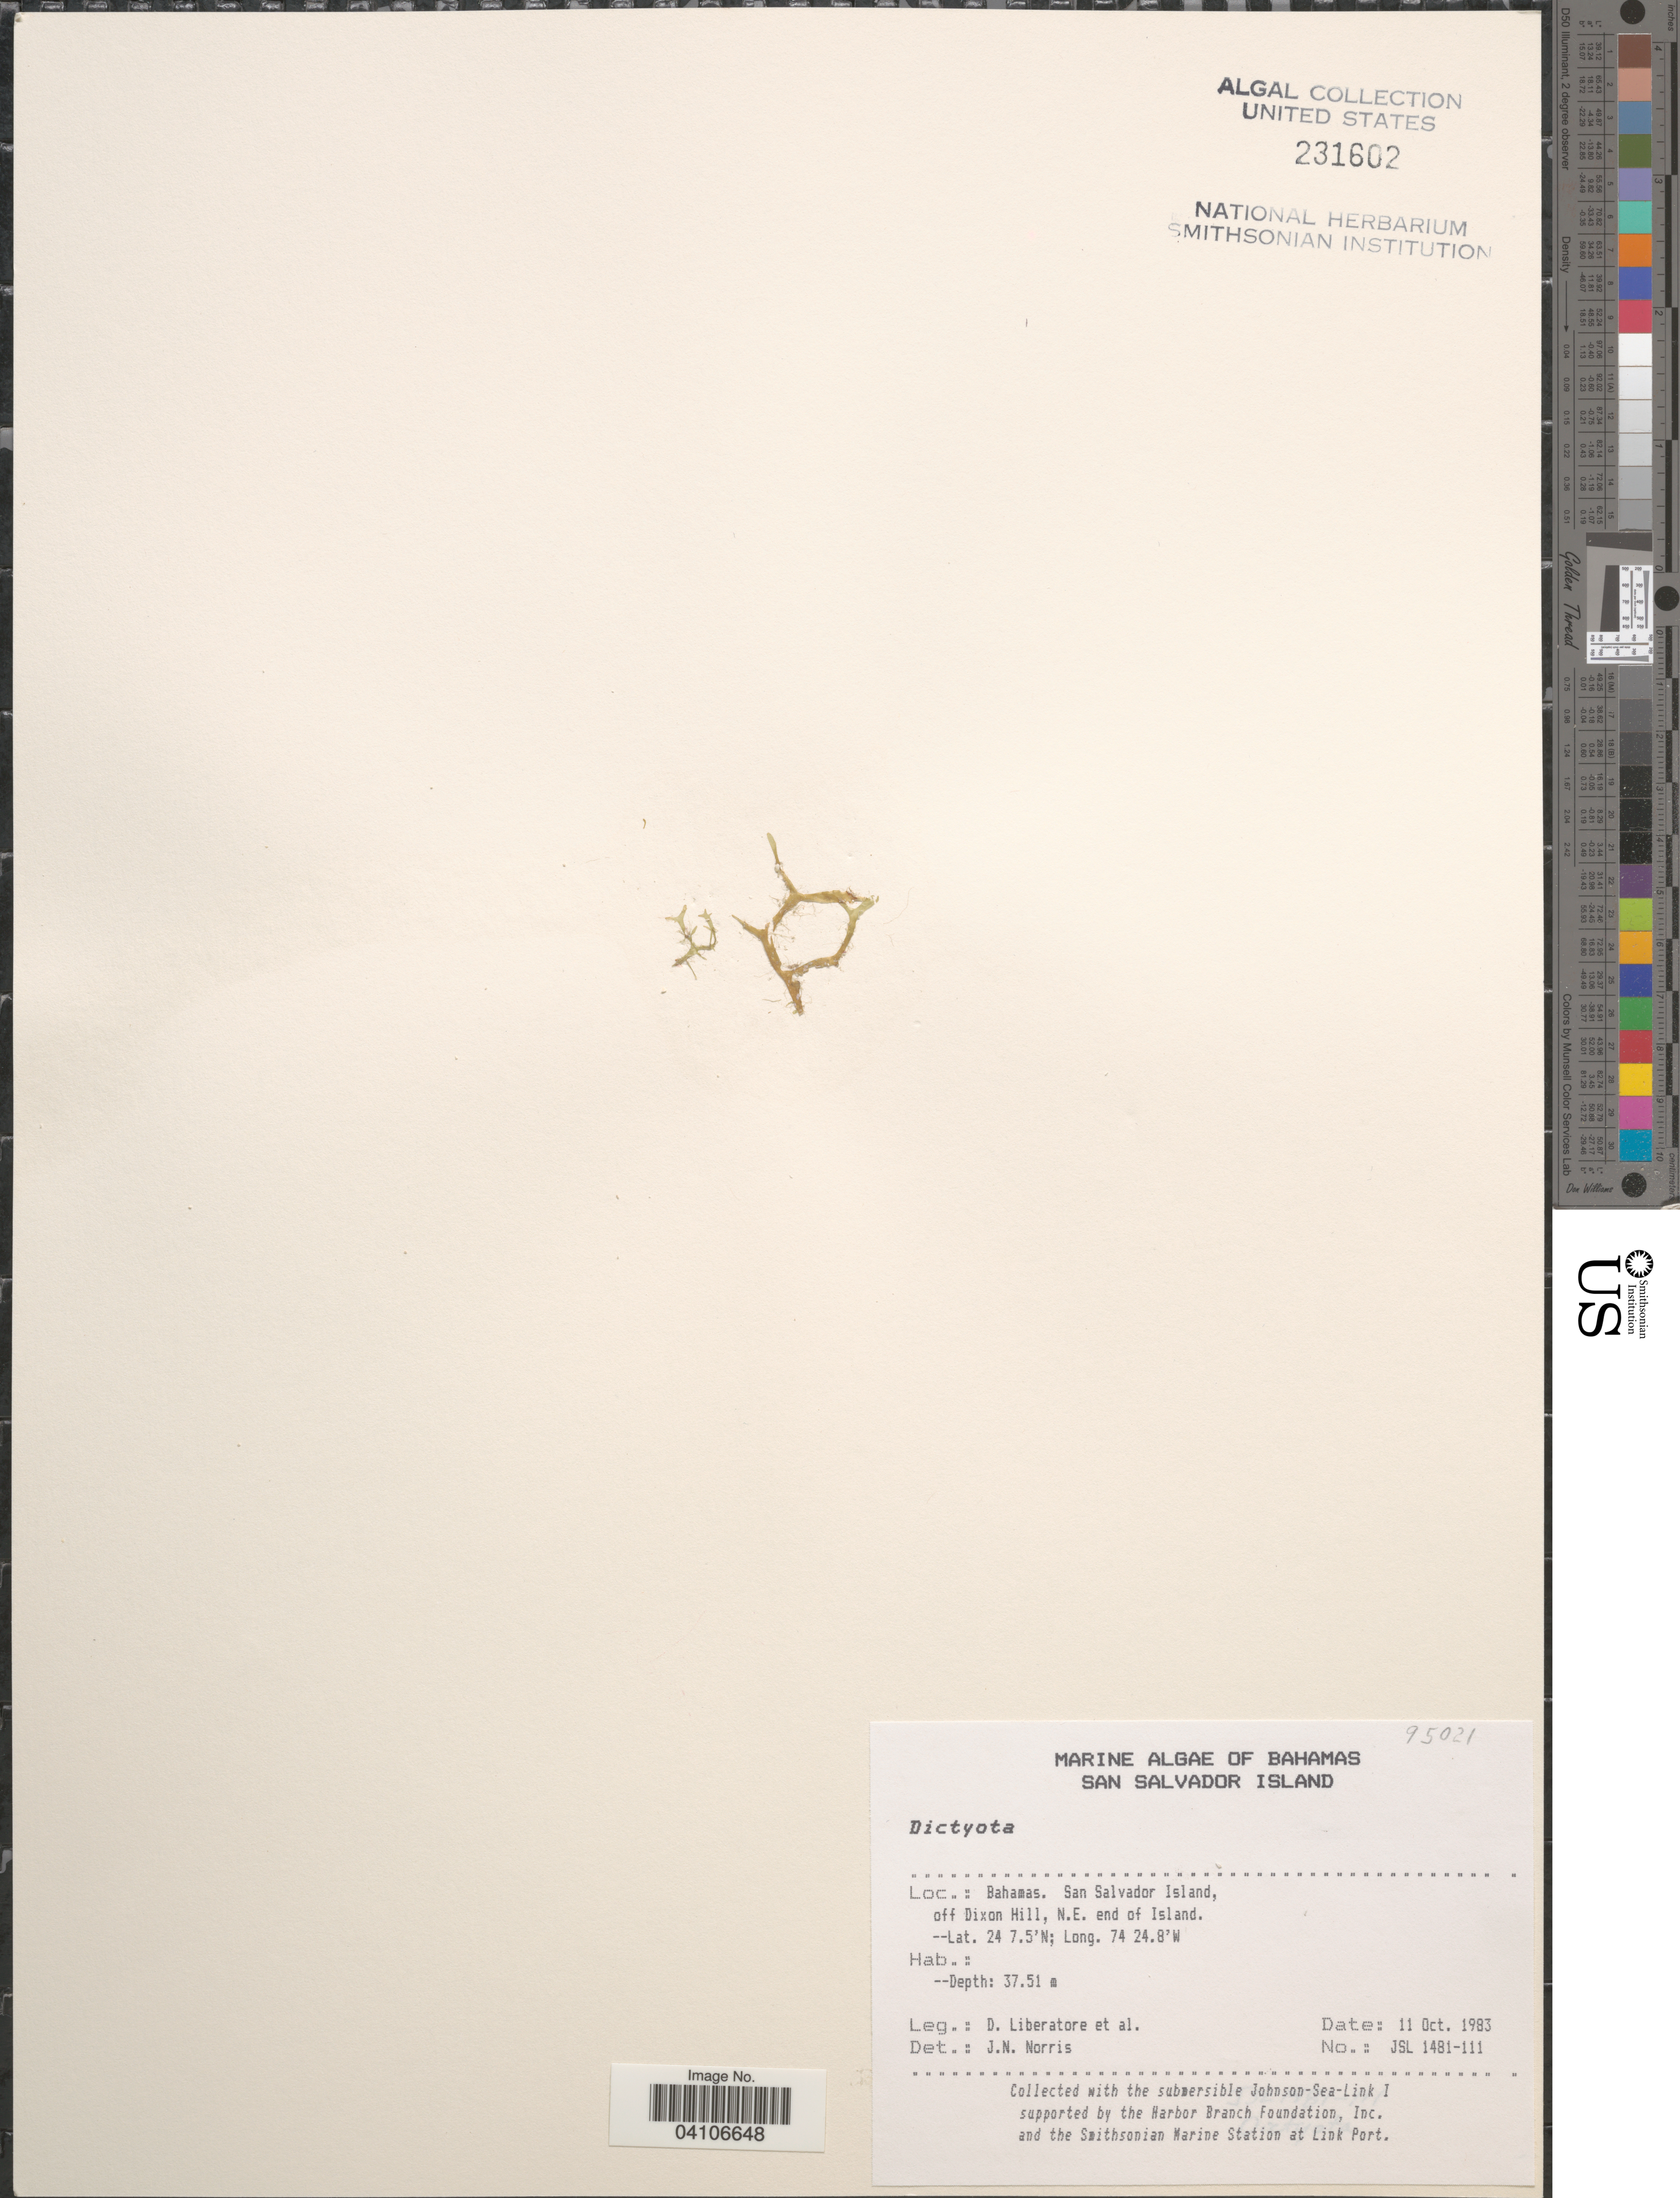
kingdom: Chromista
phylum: Ochrophyta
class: Phaeophyceae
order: Dictyotales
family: Dictyotaceae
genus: Dictyota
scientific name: Dictyota sp.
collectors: D. Liberatore & et al.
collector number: JSL 1481-111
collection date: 1983-10-11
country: Bahamas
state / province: San Salvador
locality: San Salvador Island, off Dixon Hill, N.E. end of Island.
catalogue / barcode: US 231602